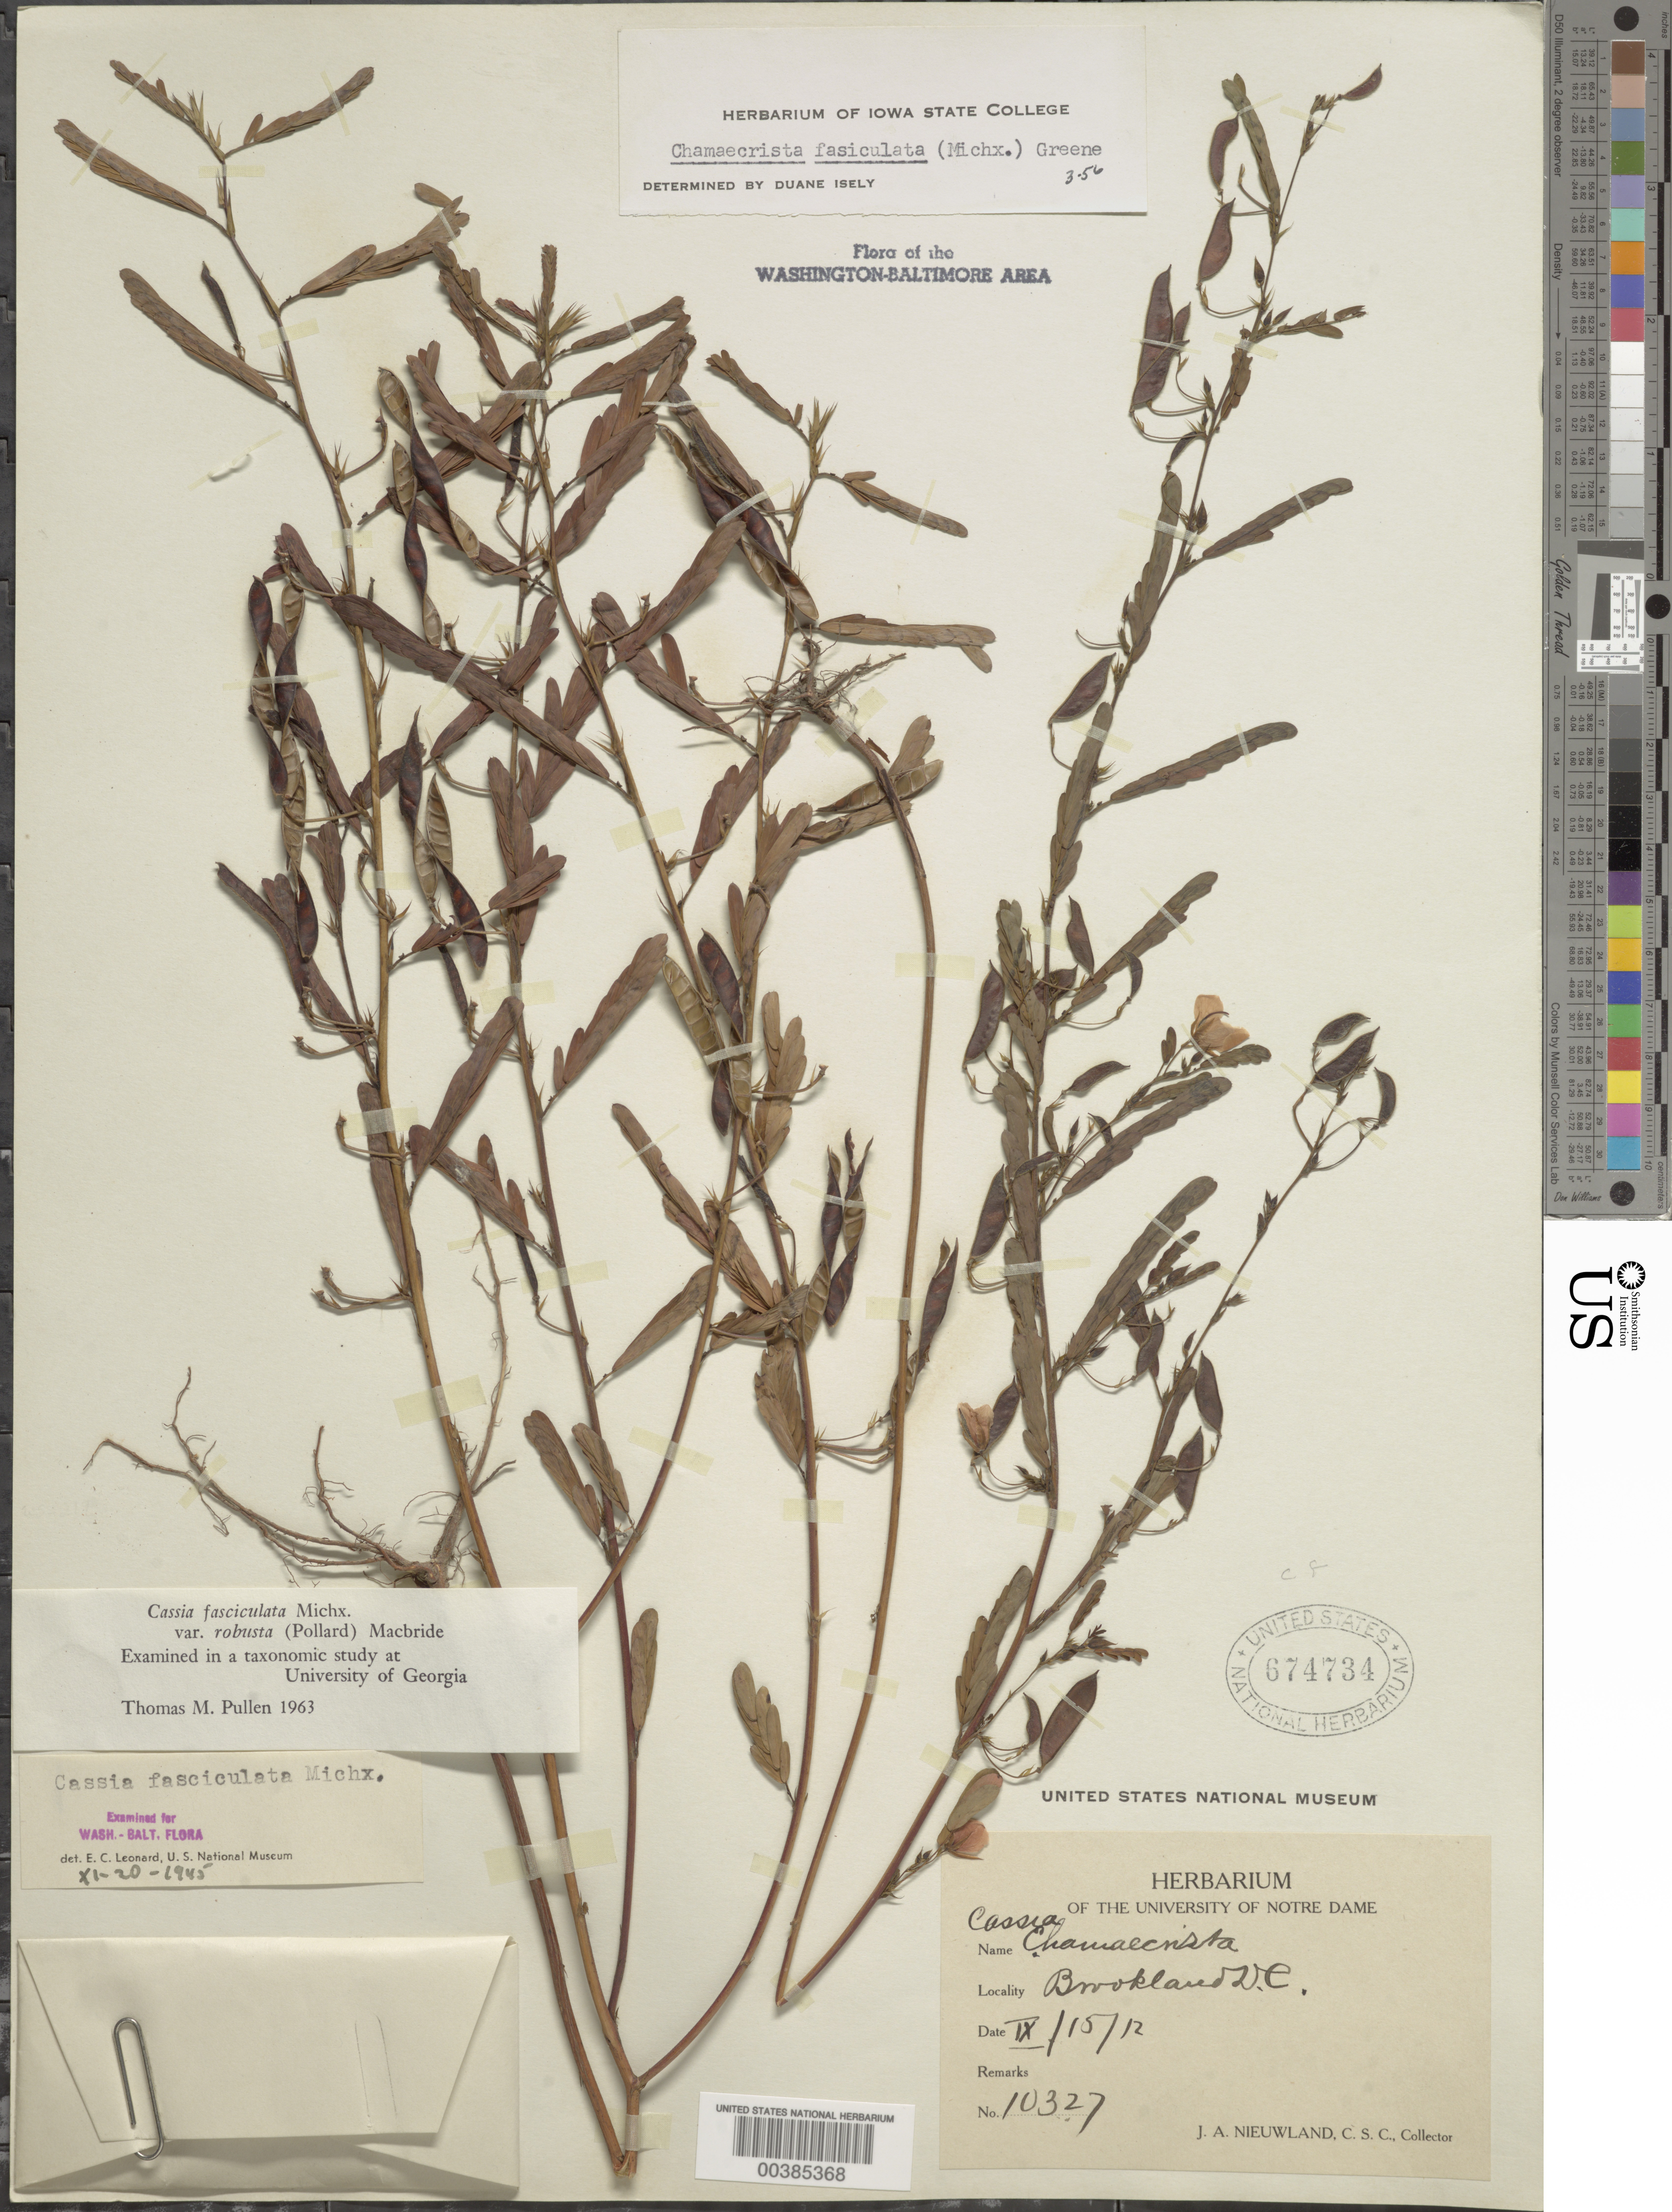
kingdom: Plantae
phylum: Tracheophyta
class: Magnoliopsida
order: Fabales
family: Fabaceae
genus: Chamaecrista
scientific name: Chamaecrista fasciculata var. robusta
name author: (Pollard) Moldenke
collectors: J. A. Nieuwland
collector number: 10327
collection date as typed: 15 Sep 1912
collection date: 1912-09-15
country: United States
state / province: District of Columbia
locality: Brookland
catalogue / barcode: US 674734